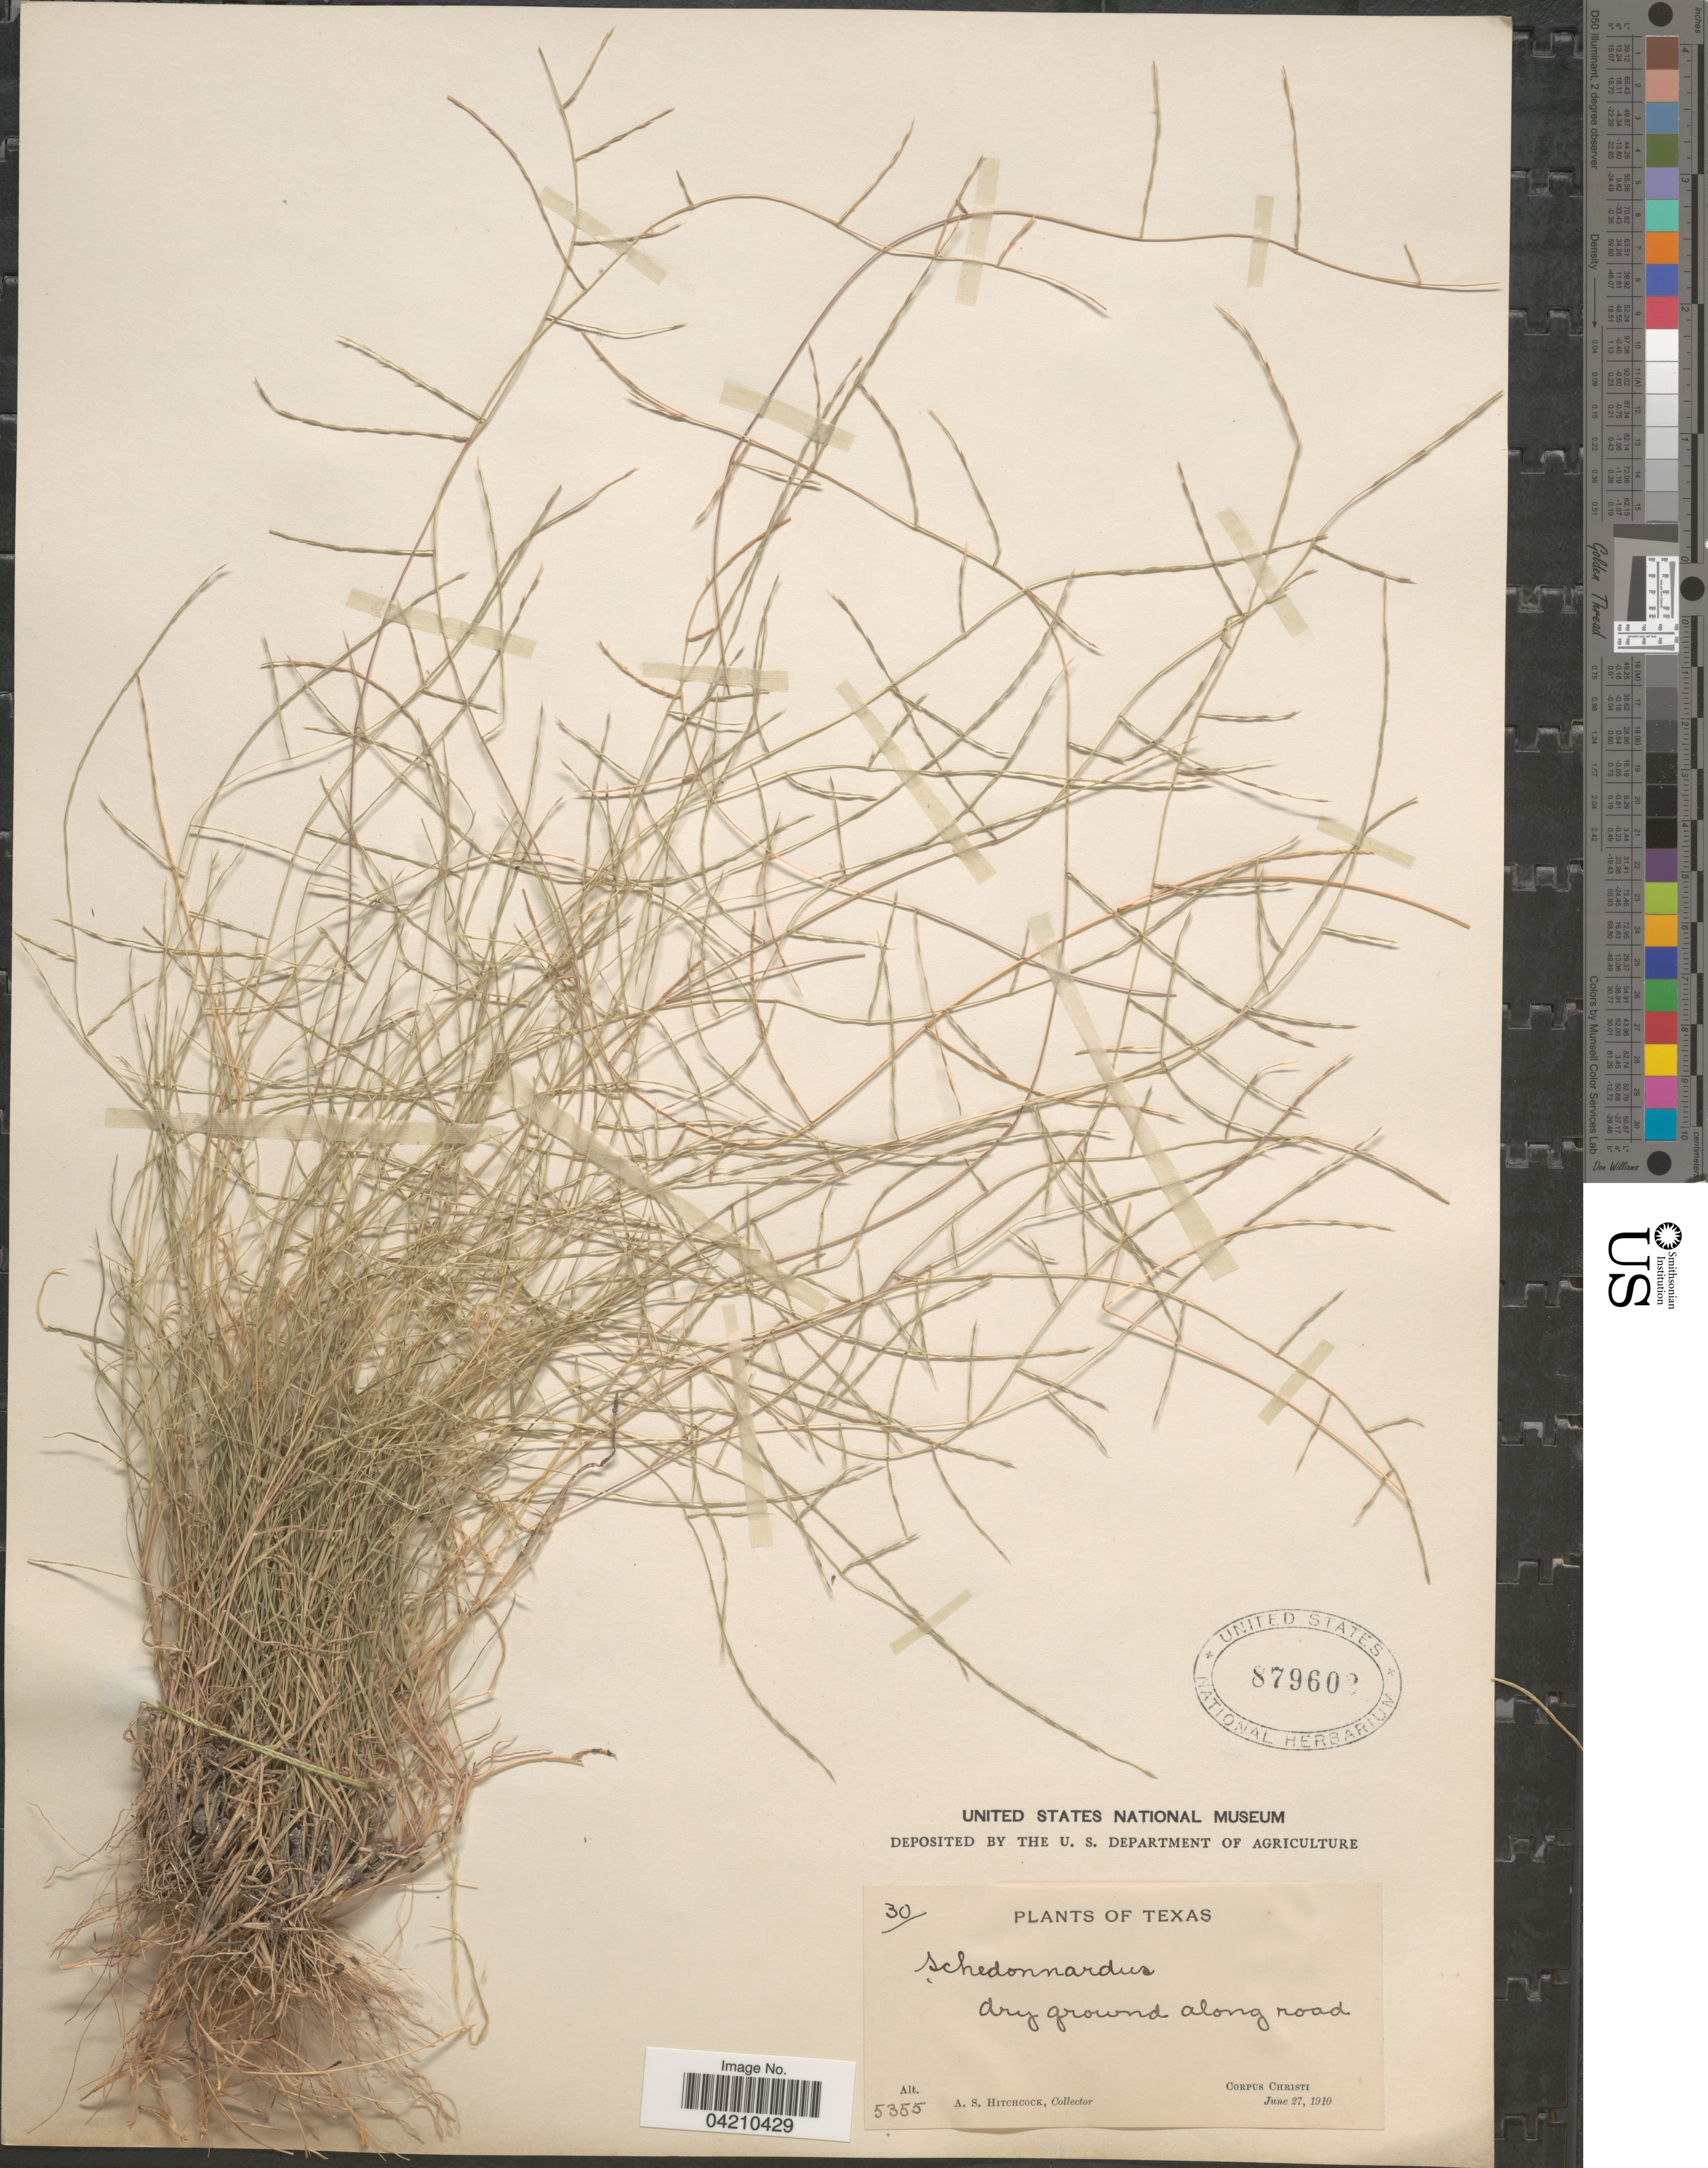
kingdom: Plantae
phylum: Tracheophyta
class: Liliopsida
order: Poales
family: Poaceae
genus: Muhlenbergia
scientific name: Muhlenbergia paniculata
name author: (Nutt.) Columbus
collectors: A. S. Hitchcock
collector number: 5355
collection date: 1910-06-27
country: United States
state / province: Texas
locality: Corpus Christi.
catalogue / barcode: US 879602